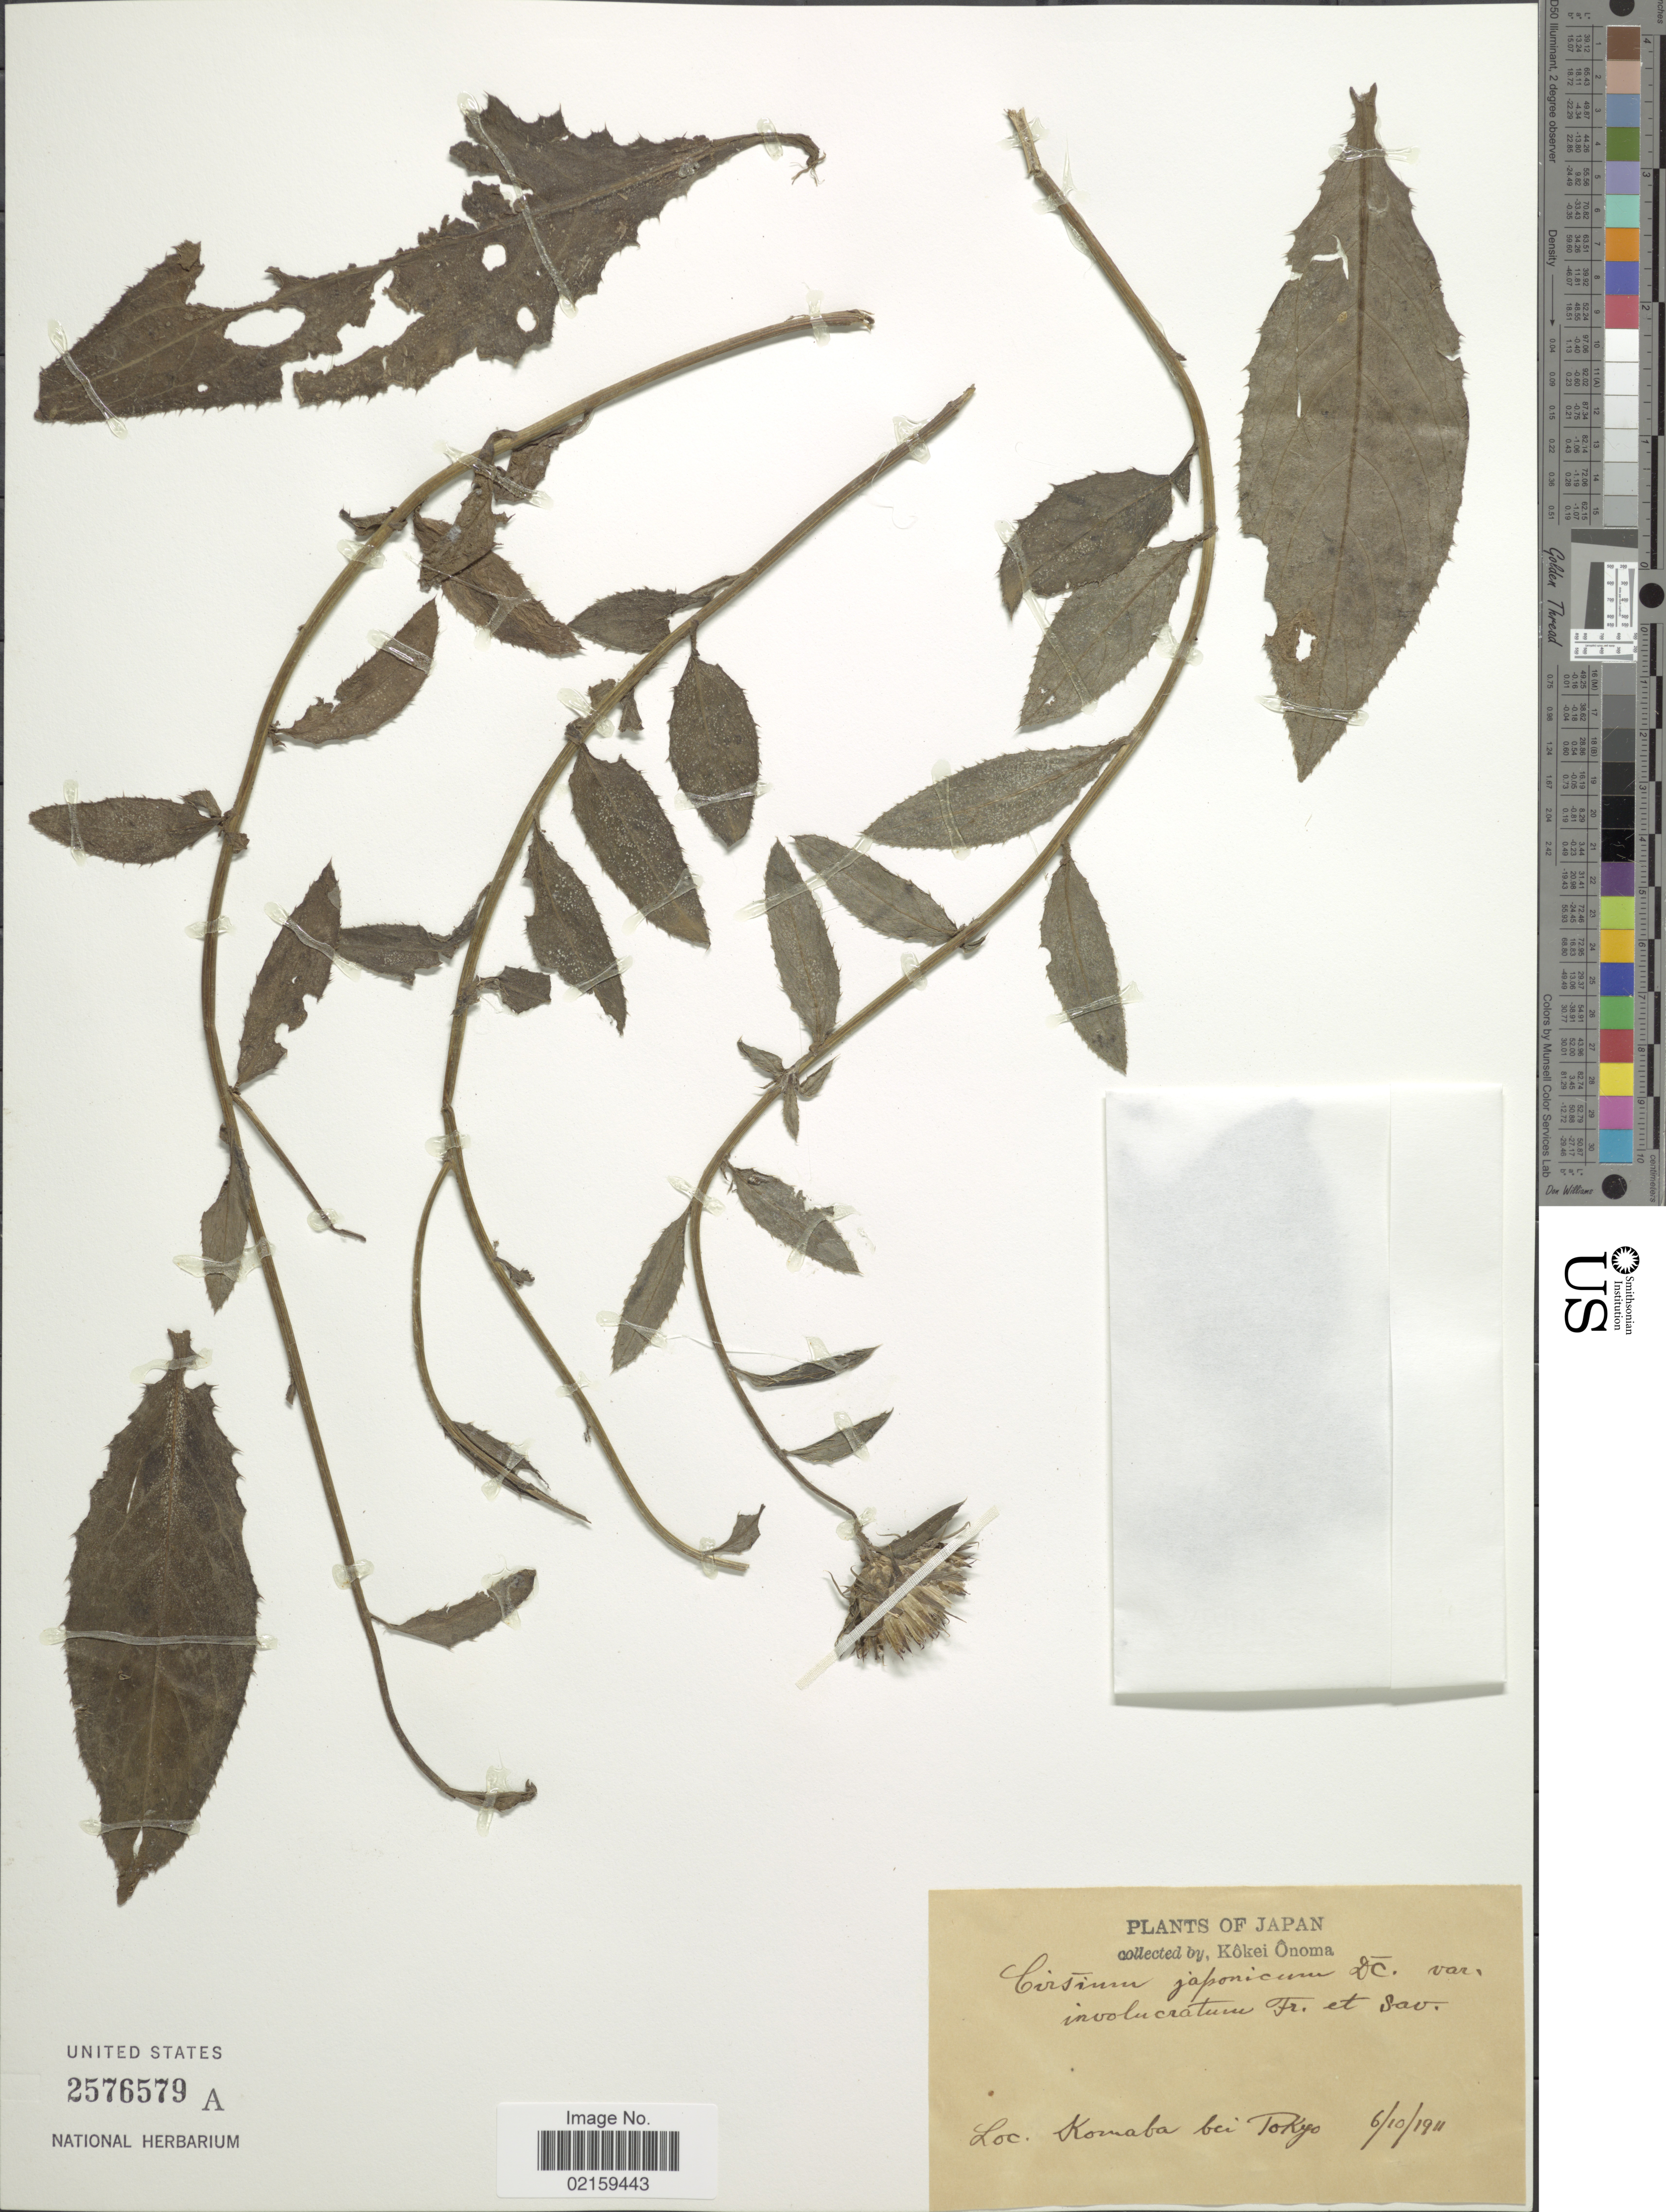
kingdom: Plantae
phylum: Tracheophyta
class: Magnoliopsida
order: Asterales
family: Asteraceae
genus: Cirsium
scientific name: Cirsium japonicum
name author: DC.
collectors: K. Onoma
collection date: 1911-10-06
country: Japan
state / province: Tokyo, Federal City of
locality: Komaba bei Tokyo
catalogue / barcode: US 2576579A